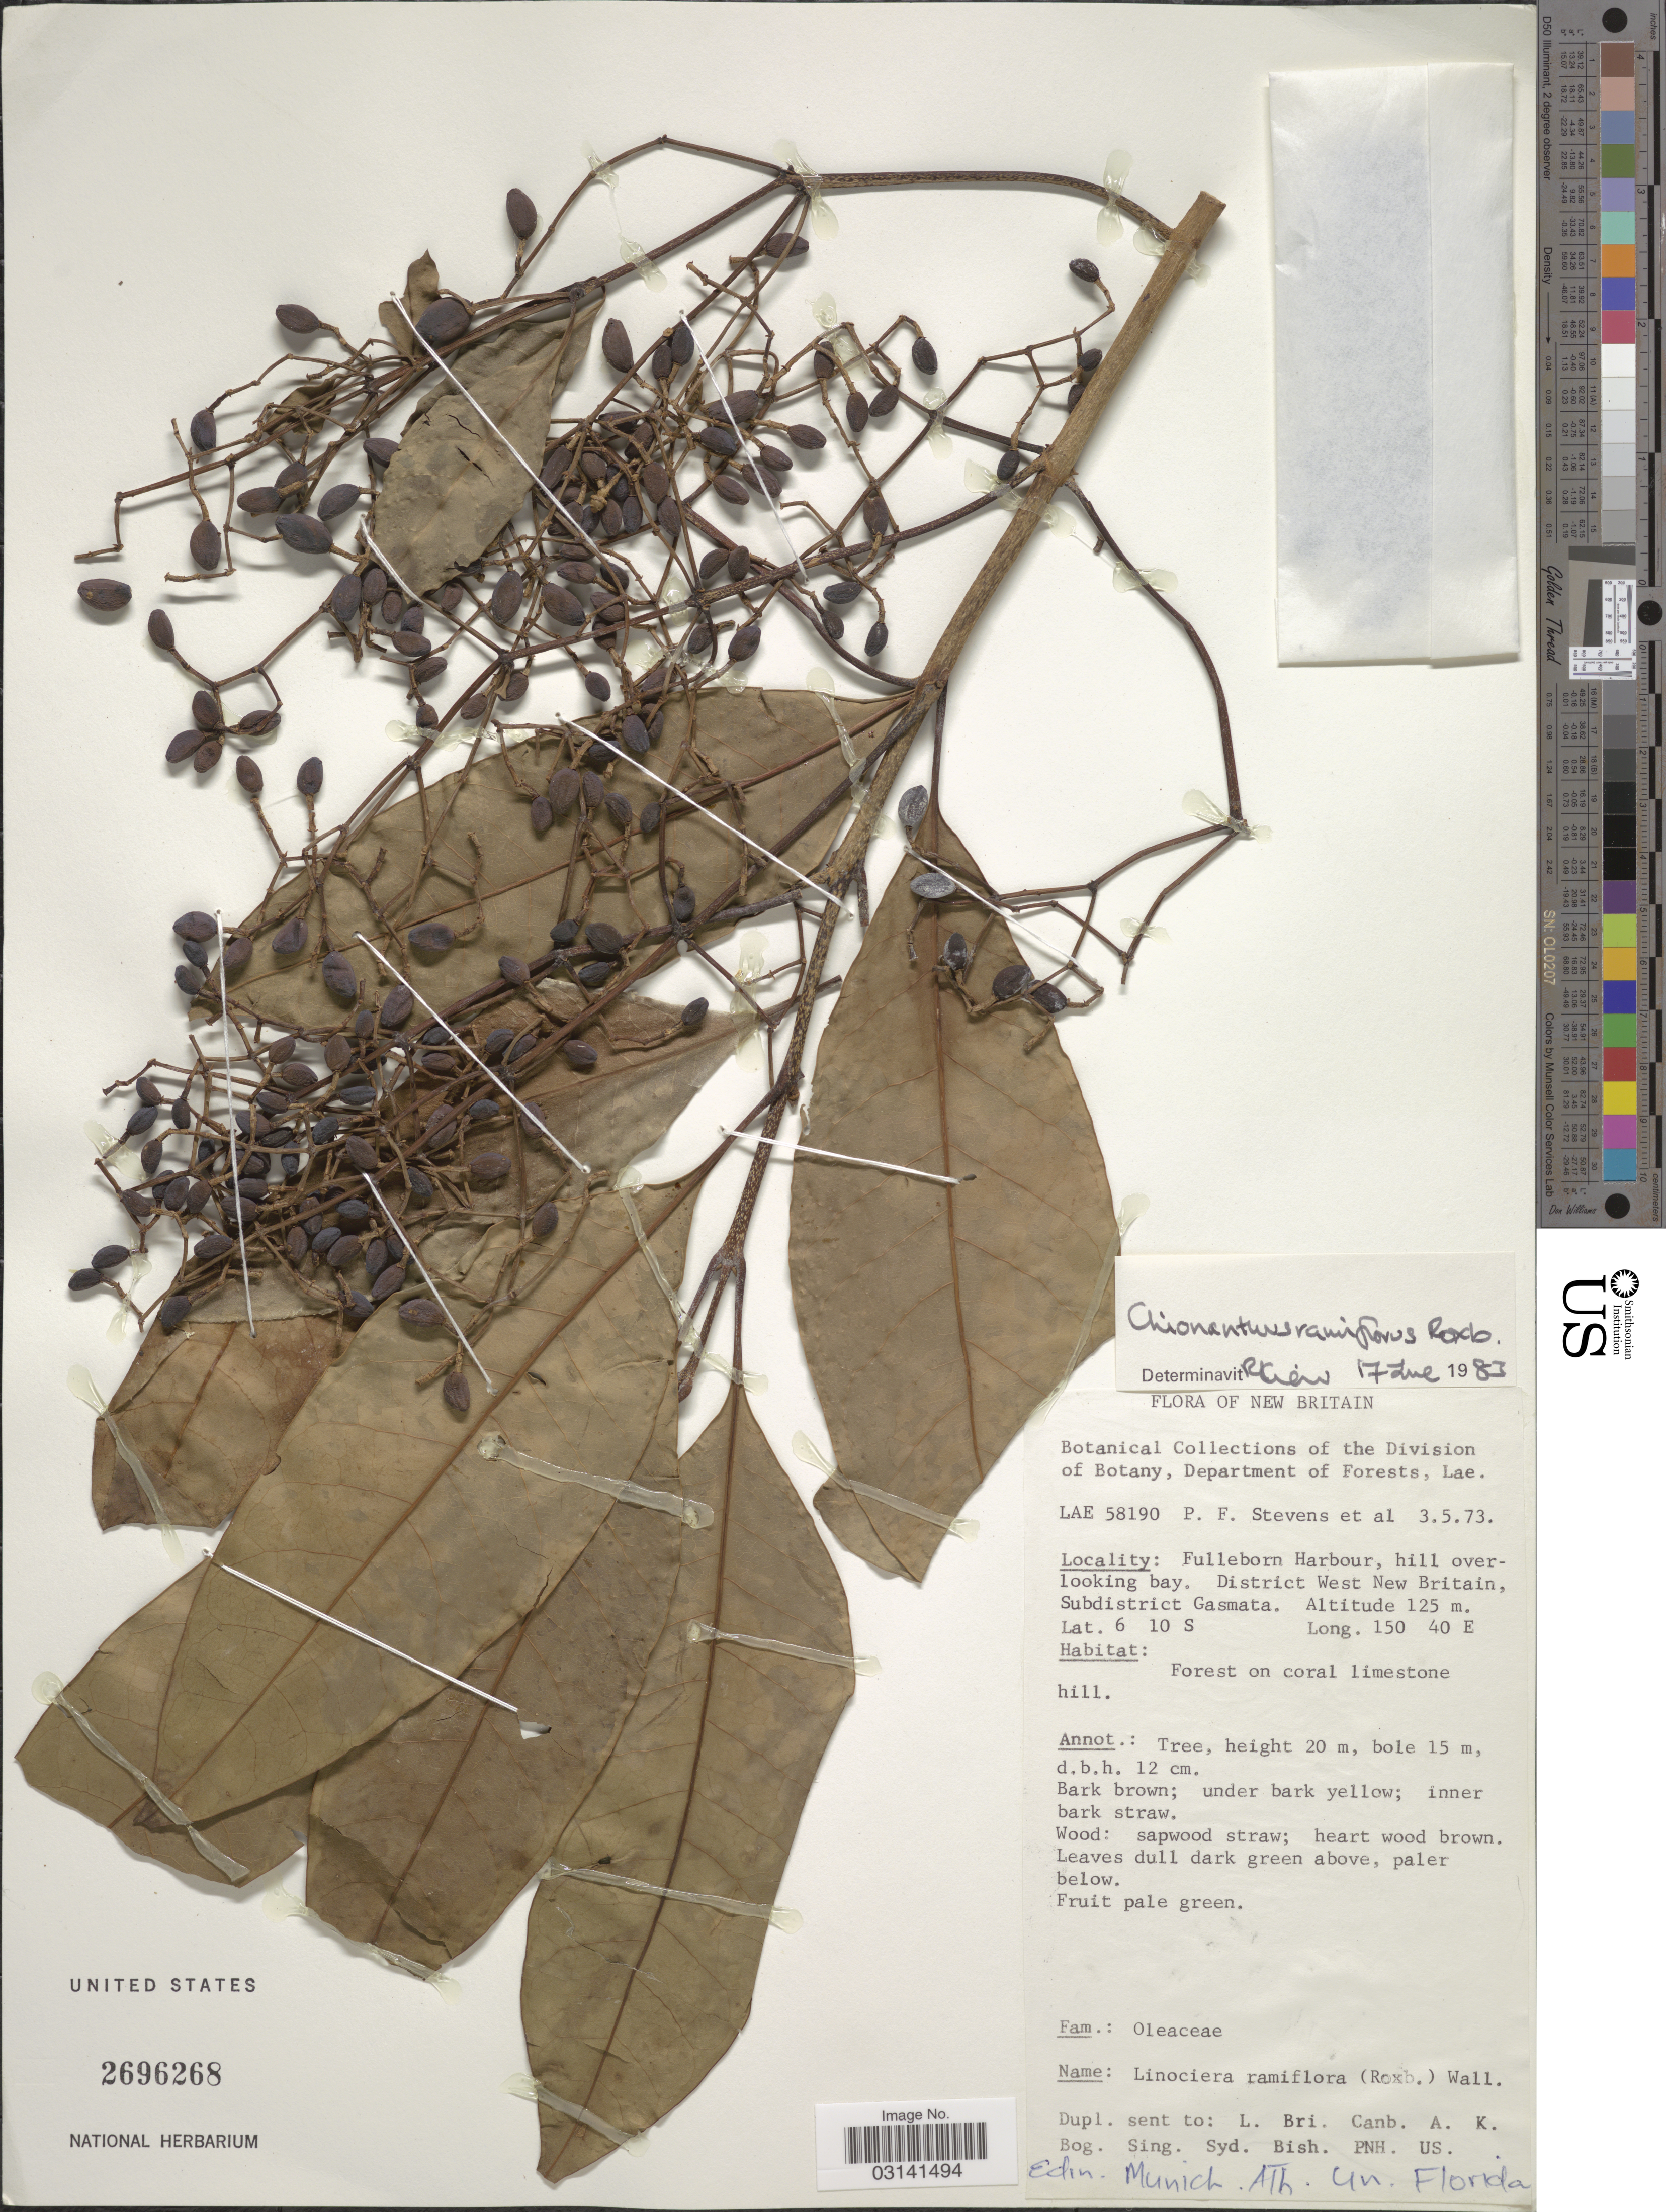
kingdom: Plantae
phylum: Tracheophyta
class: Magnoliopsida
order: Lamiales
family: Oleaceae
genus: Chionanthus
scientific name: Chionanthus ramiflorus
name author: Roxb.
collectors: P. F. Stevens & et al.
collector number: LAE 58190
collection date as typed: Transcribed d/m/y: 3/5/73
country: Papua New Guinea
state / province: West New Britain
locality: New Britain. Fulleborn Harbour, hill overlooking bay, District West New Britain, Subdistrict Gasmata.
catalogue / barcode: US 2696268